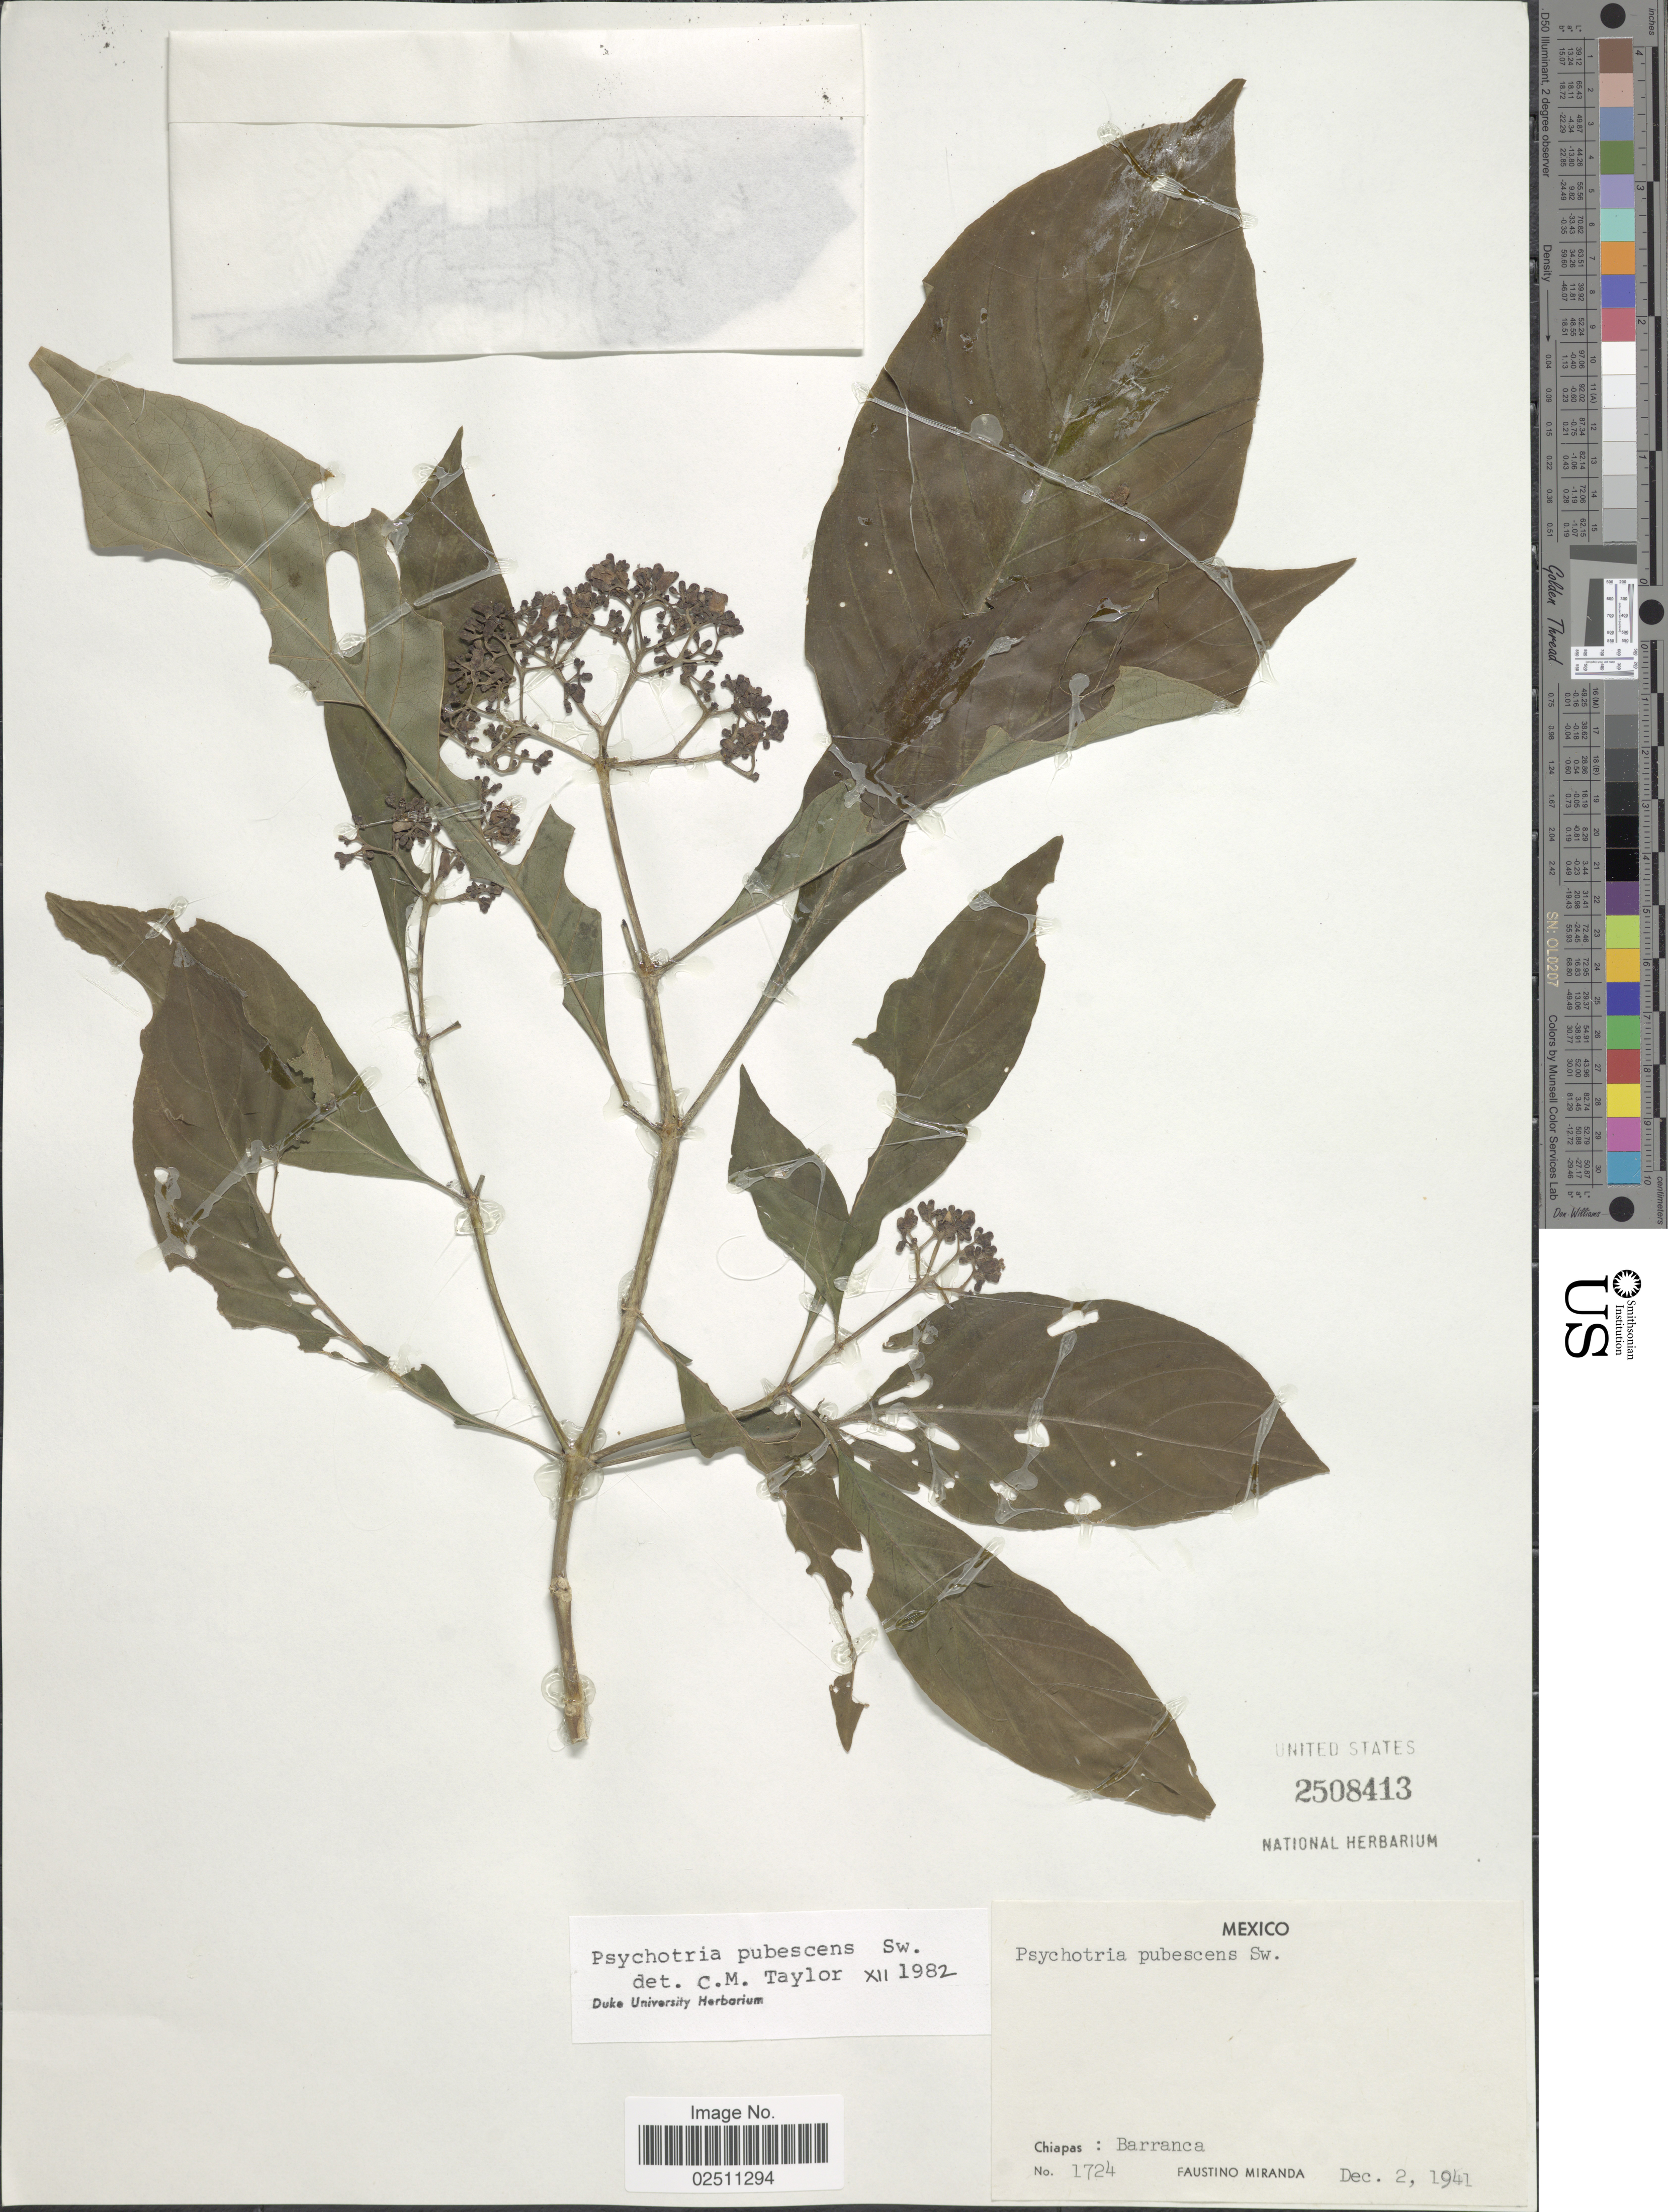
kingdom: Plantae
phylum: Tracheophyta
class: Magnoliopsida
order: Gentianales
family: Rubiaceae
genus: Psychotria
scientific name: Psychotria pubescens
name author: Sw.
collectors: F. Miranda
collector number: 1724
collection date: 1941-12-02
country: Mexico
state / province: Chiapas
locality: Barranca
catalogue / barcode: US 2508413